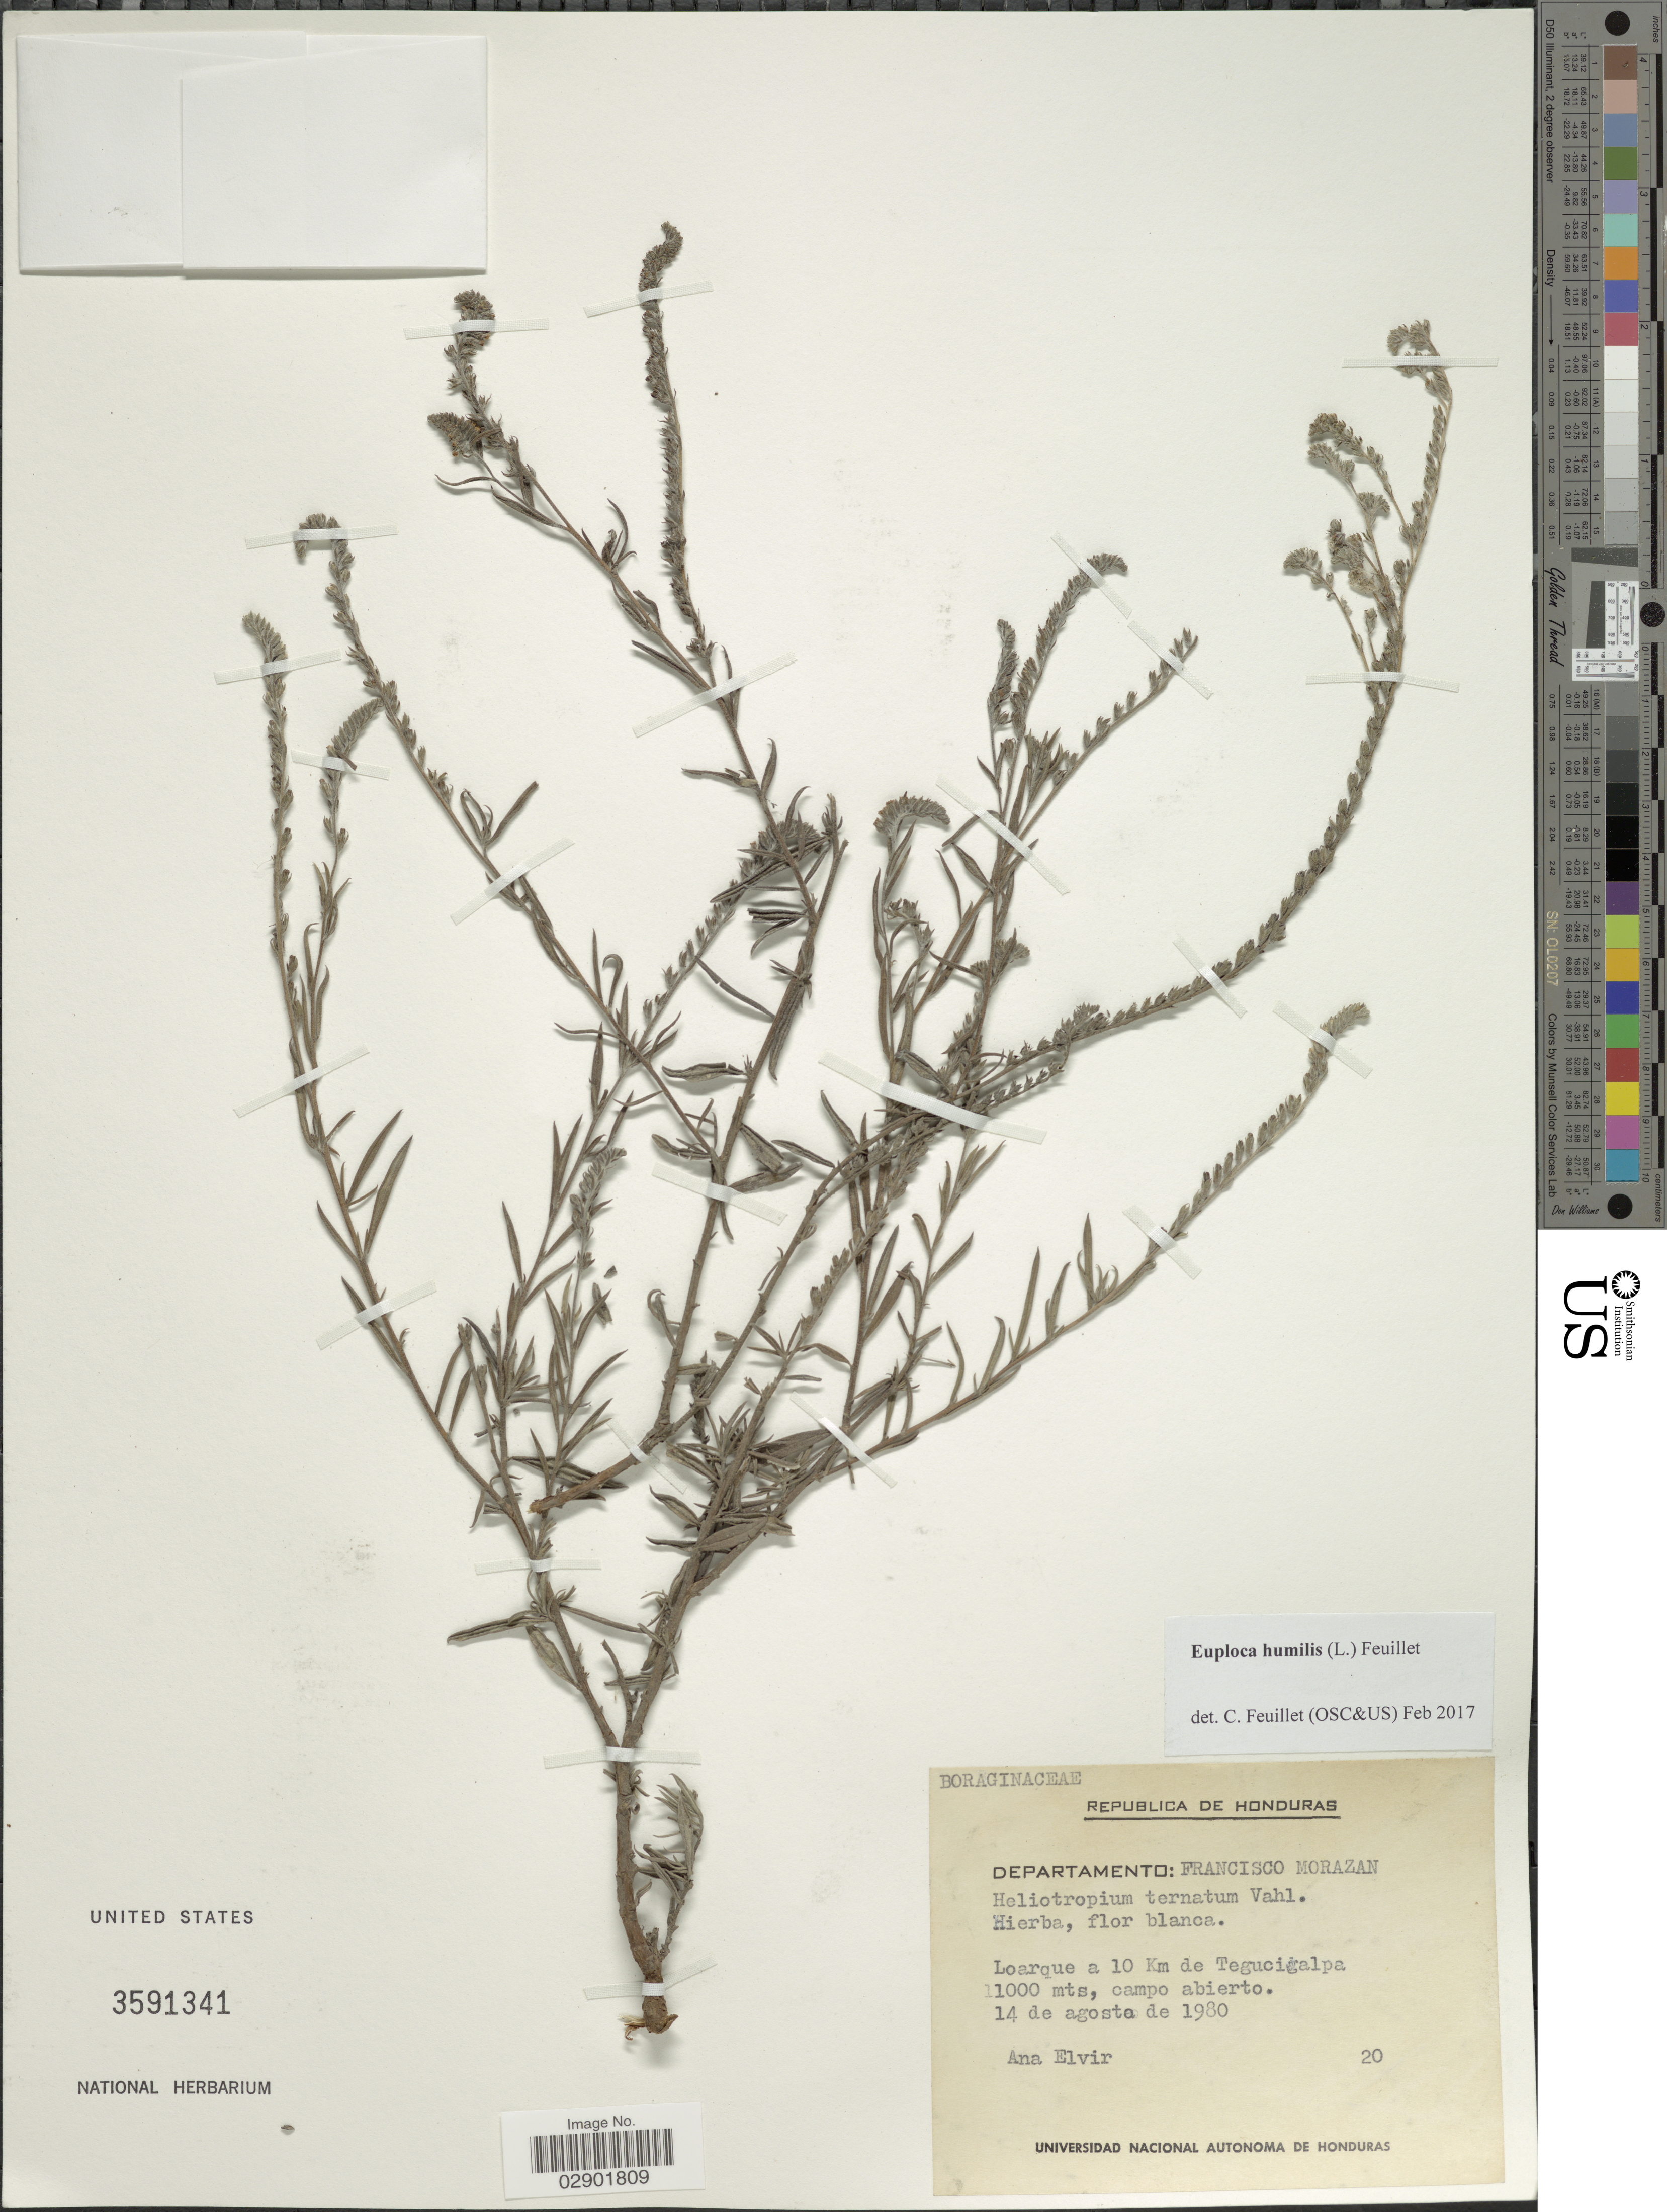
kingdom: Plantae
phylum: Tracheophyta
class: Magnoliopsida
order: Boraginales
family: Heliotropiaceae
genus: Euploca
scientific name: Euploca humilis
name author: (L.) Feuillet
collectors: A. Elvir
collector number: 20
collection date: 1980-08-14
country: Honduras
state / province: Fco. Morazán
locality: Departamento: Francisco Morazan. Loarque a 10 Km de Tegucigalpa, campo abierto.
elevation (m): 1000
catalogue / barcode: US 3591341